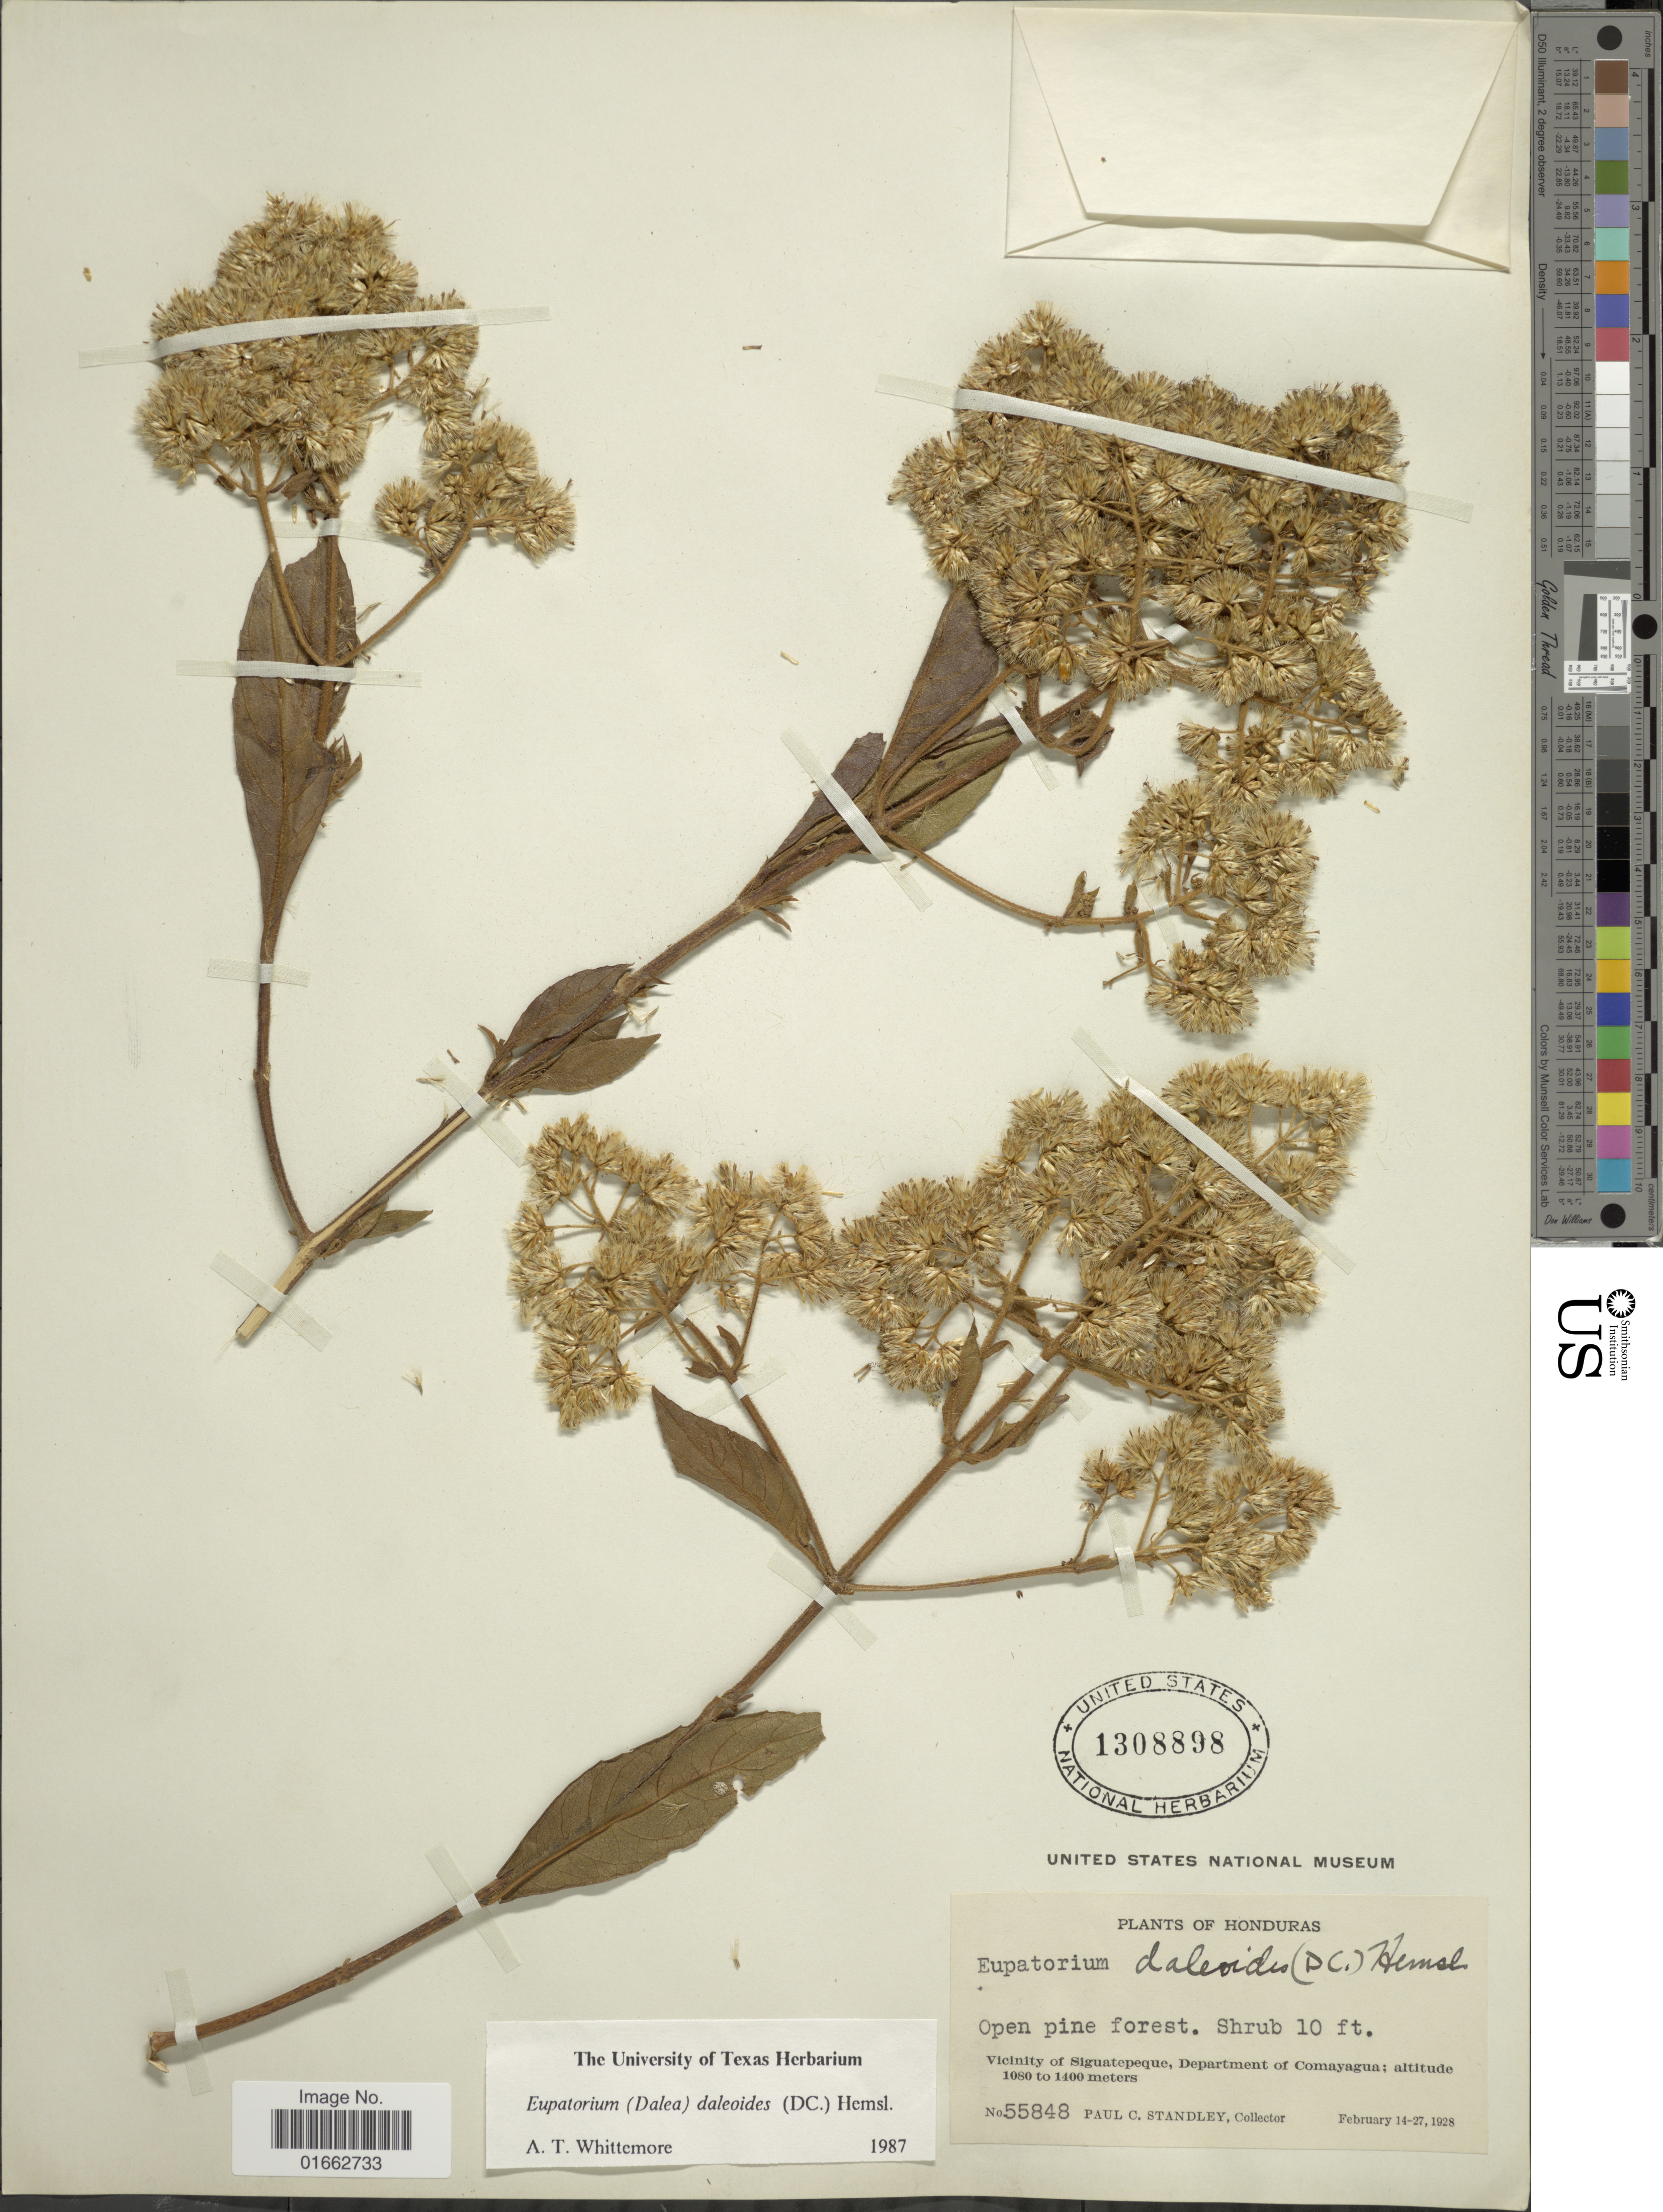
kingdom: Plantae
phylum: Tracheophyta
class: Magnoliopsida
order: Asterales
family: Asteraceae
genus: Critonia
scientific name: Critonia daleoides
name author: DC.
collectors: P. C. Standley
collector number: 55848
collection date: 1928-02-14/1928-02-27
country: Honduras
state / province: Comayagua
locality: Vicinity of Siguatepeque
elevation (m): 1080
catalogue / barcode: US 1308898